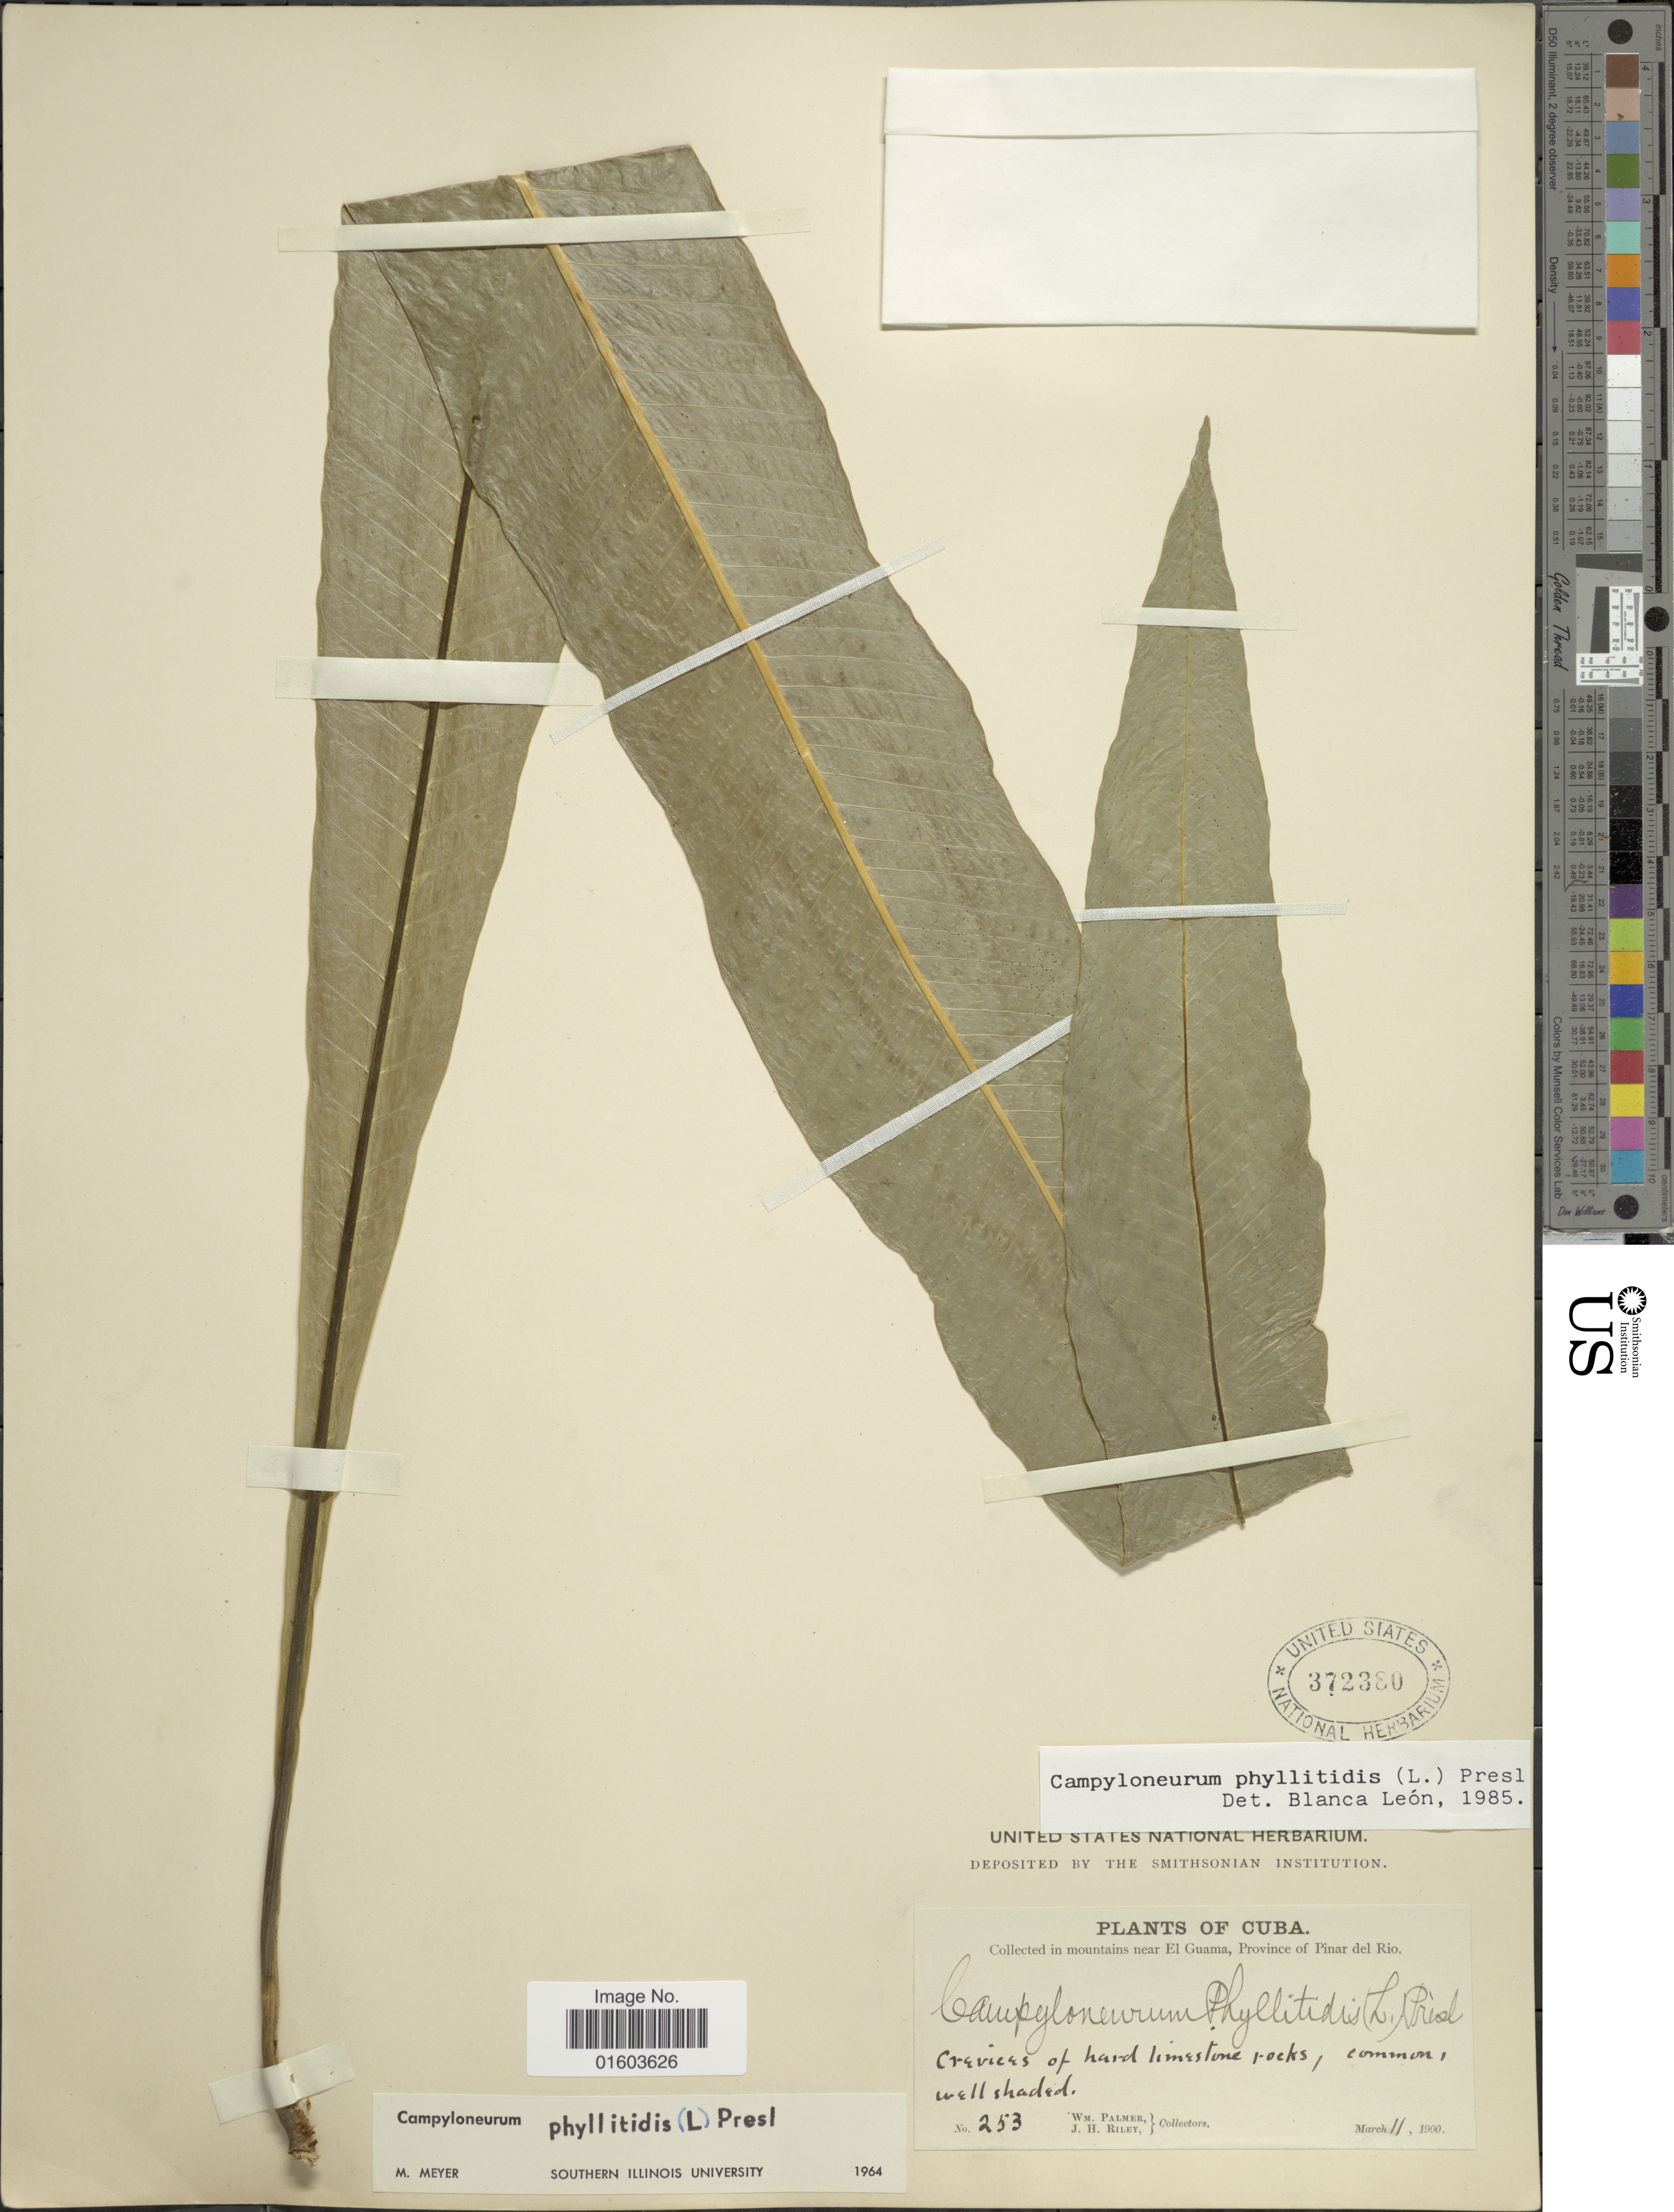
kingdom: Plantae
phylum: Tracheophyta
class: Polypodiopsida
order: Polypodiales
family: Polypodiaceae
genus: Campyloneurum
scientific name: Campyloneurum phyllitidis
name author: (L.) C. Presl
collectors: W. Palmer & J. H. Riley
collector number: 253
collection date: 1900-03-11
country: Cuba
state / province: Pinar del Río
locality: In Mountains near El Guama, Province of Pinar del Rio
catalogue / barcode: US 372380